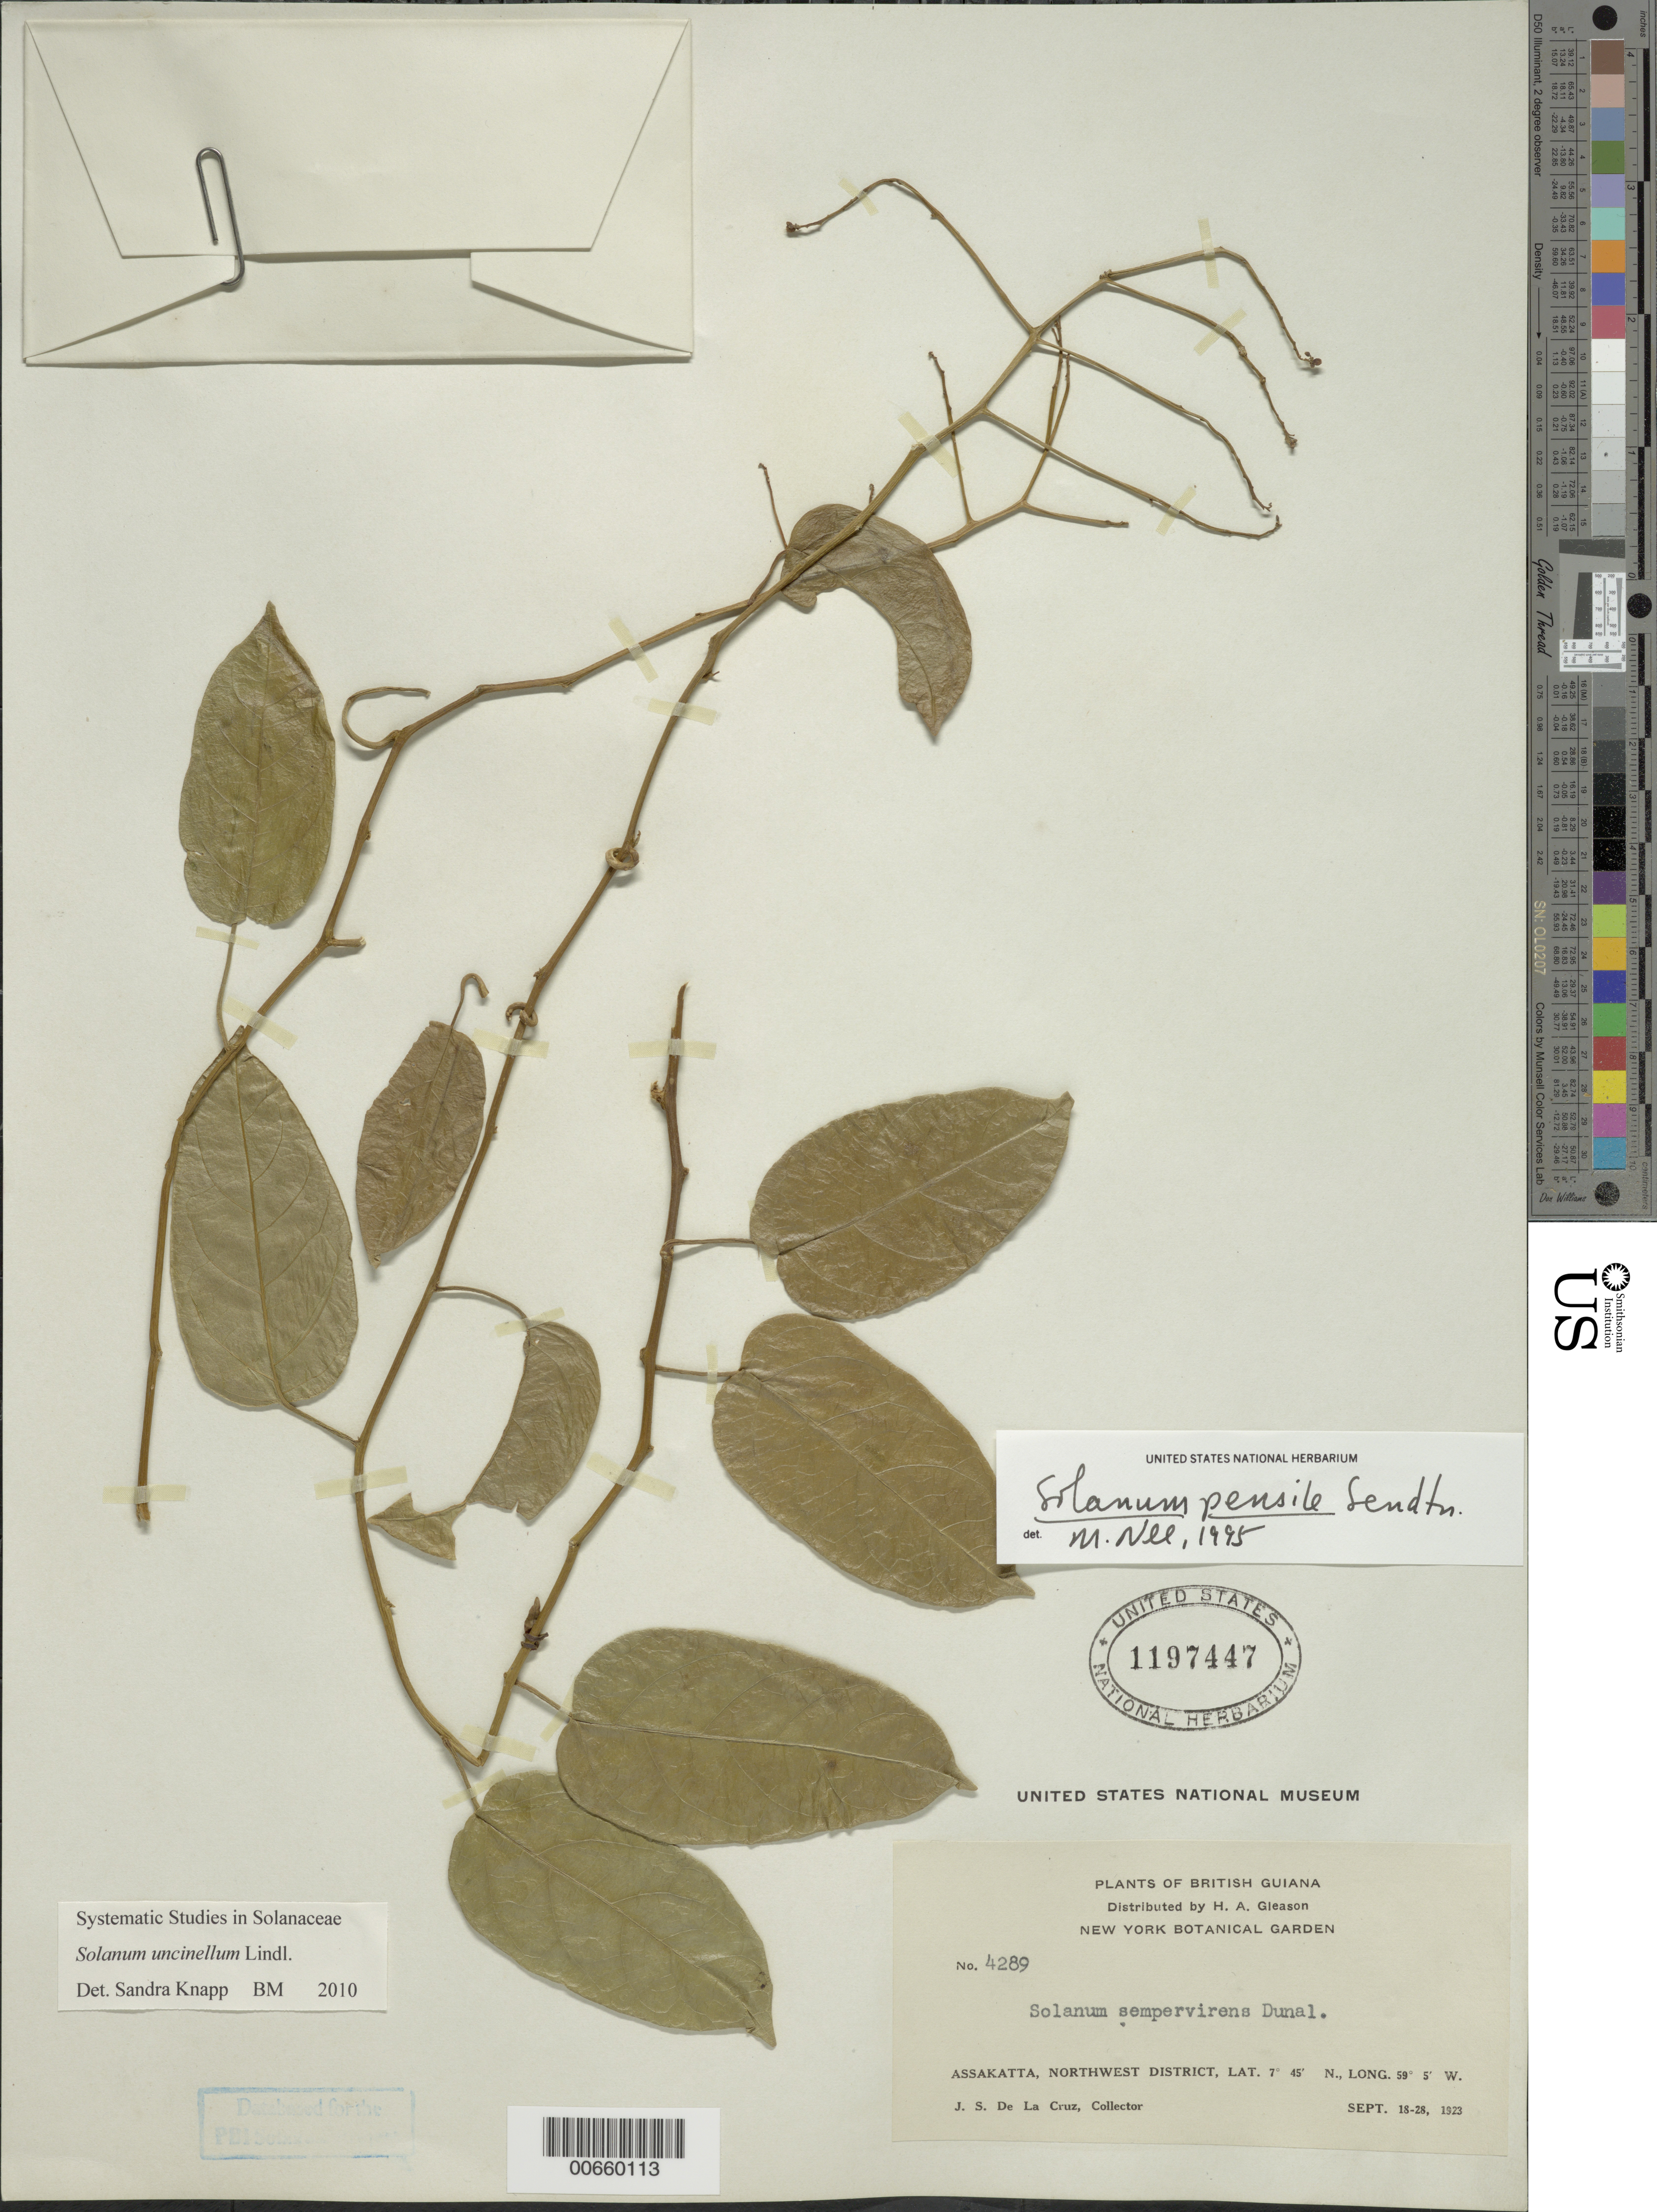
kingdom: Plantae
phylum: Tracheophyta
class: Magnoliopsida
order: Solanales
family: Solanaceae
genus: Solanum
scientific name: Solanum uncinellum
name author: Lindl.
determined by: Knapp, S. D.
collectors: J. S. de la Cruz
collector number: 4289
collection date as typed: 9 Sep 1923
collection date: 1923-09-09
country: Guyana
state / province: Barima-Waini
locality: Assakatta, NW District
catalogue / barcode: US 1197447